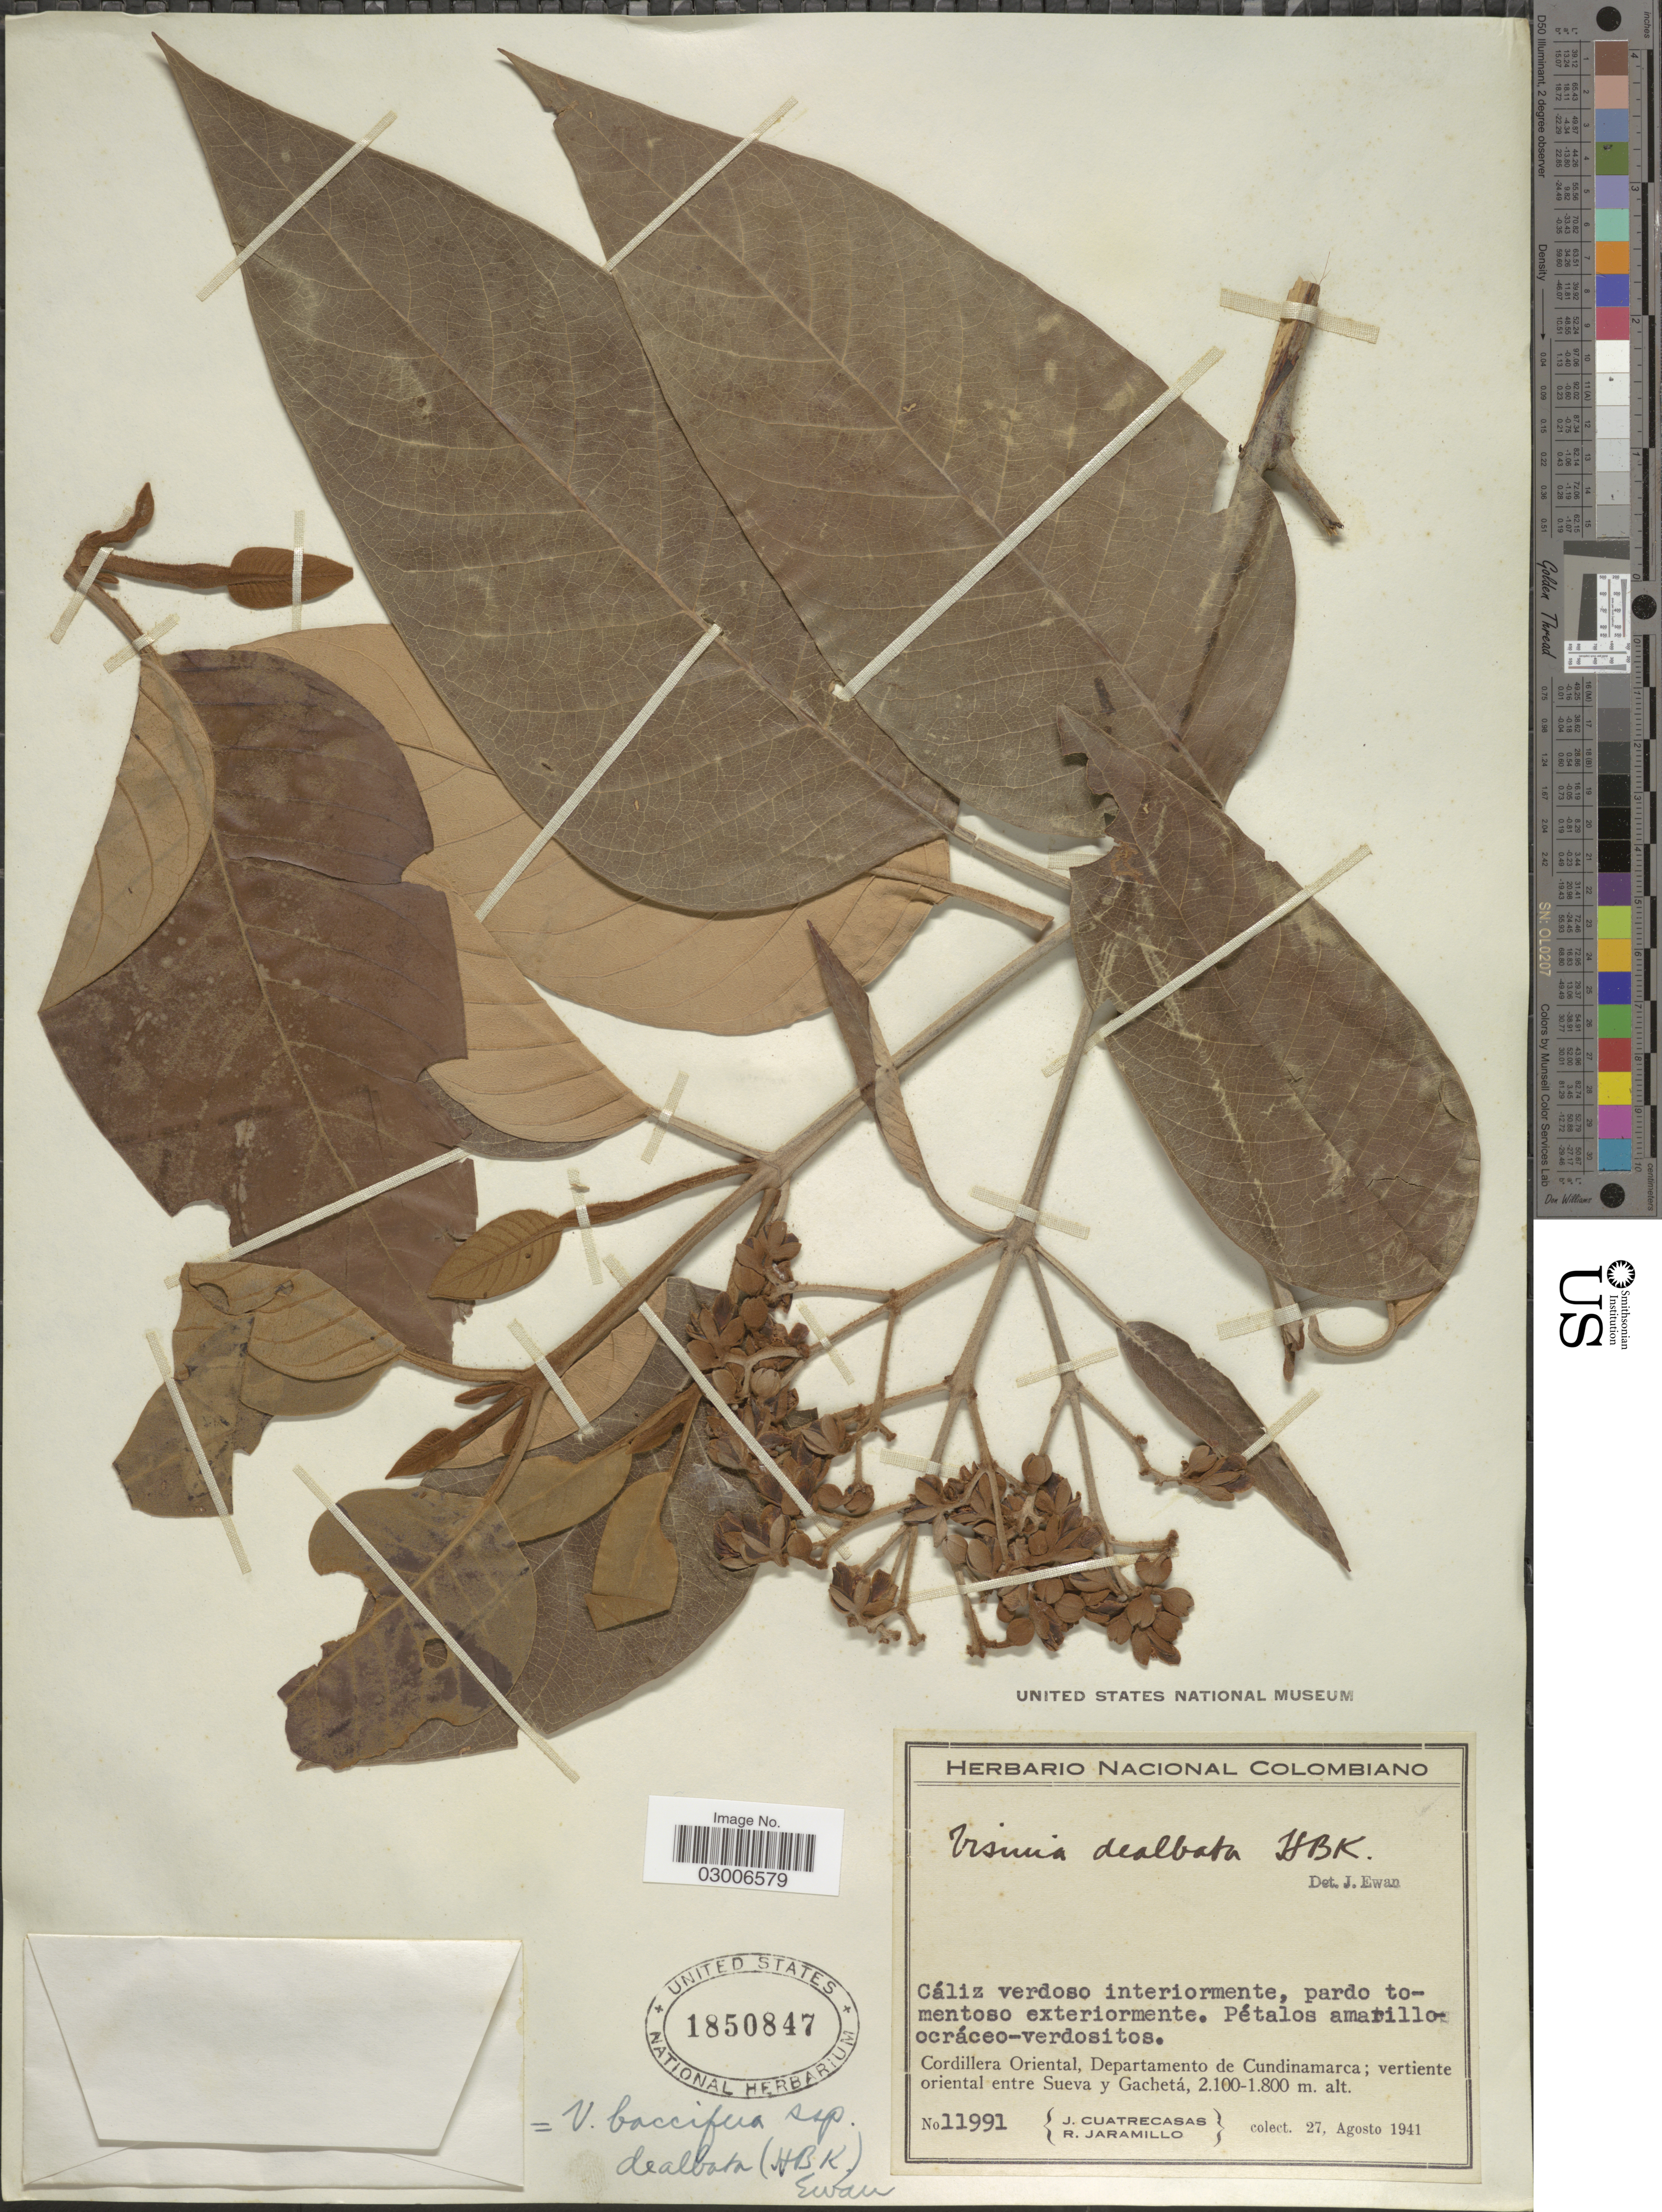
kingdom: Plantae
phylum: Tracheophyta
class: Magnoliopsida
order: Malpighiales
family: Hypericaceae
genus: Vismia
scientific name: Vismia baccifera subsp. dealbata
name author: (Kunth) Ewan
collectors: J. Cuatrecasas & R. Jaramillo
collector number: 11991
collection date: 1941-08-27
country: Colombia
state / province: Cundinamarca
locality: Cordillera Oriental: Departamento de Cundinamarca: vertiente oriental entre Sueva y Gachetá.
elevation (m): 1800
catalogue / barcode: US 1850847